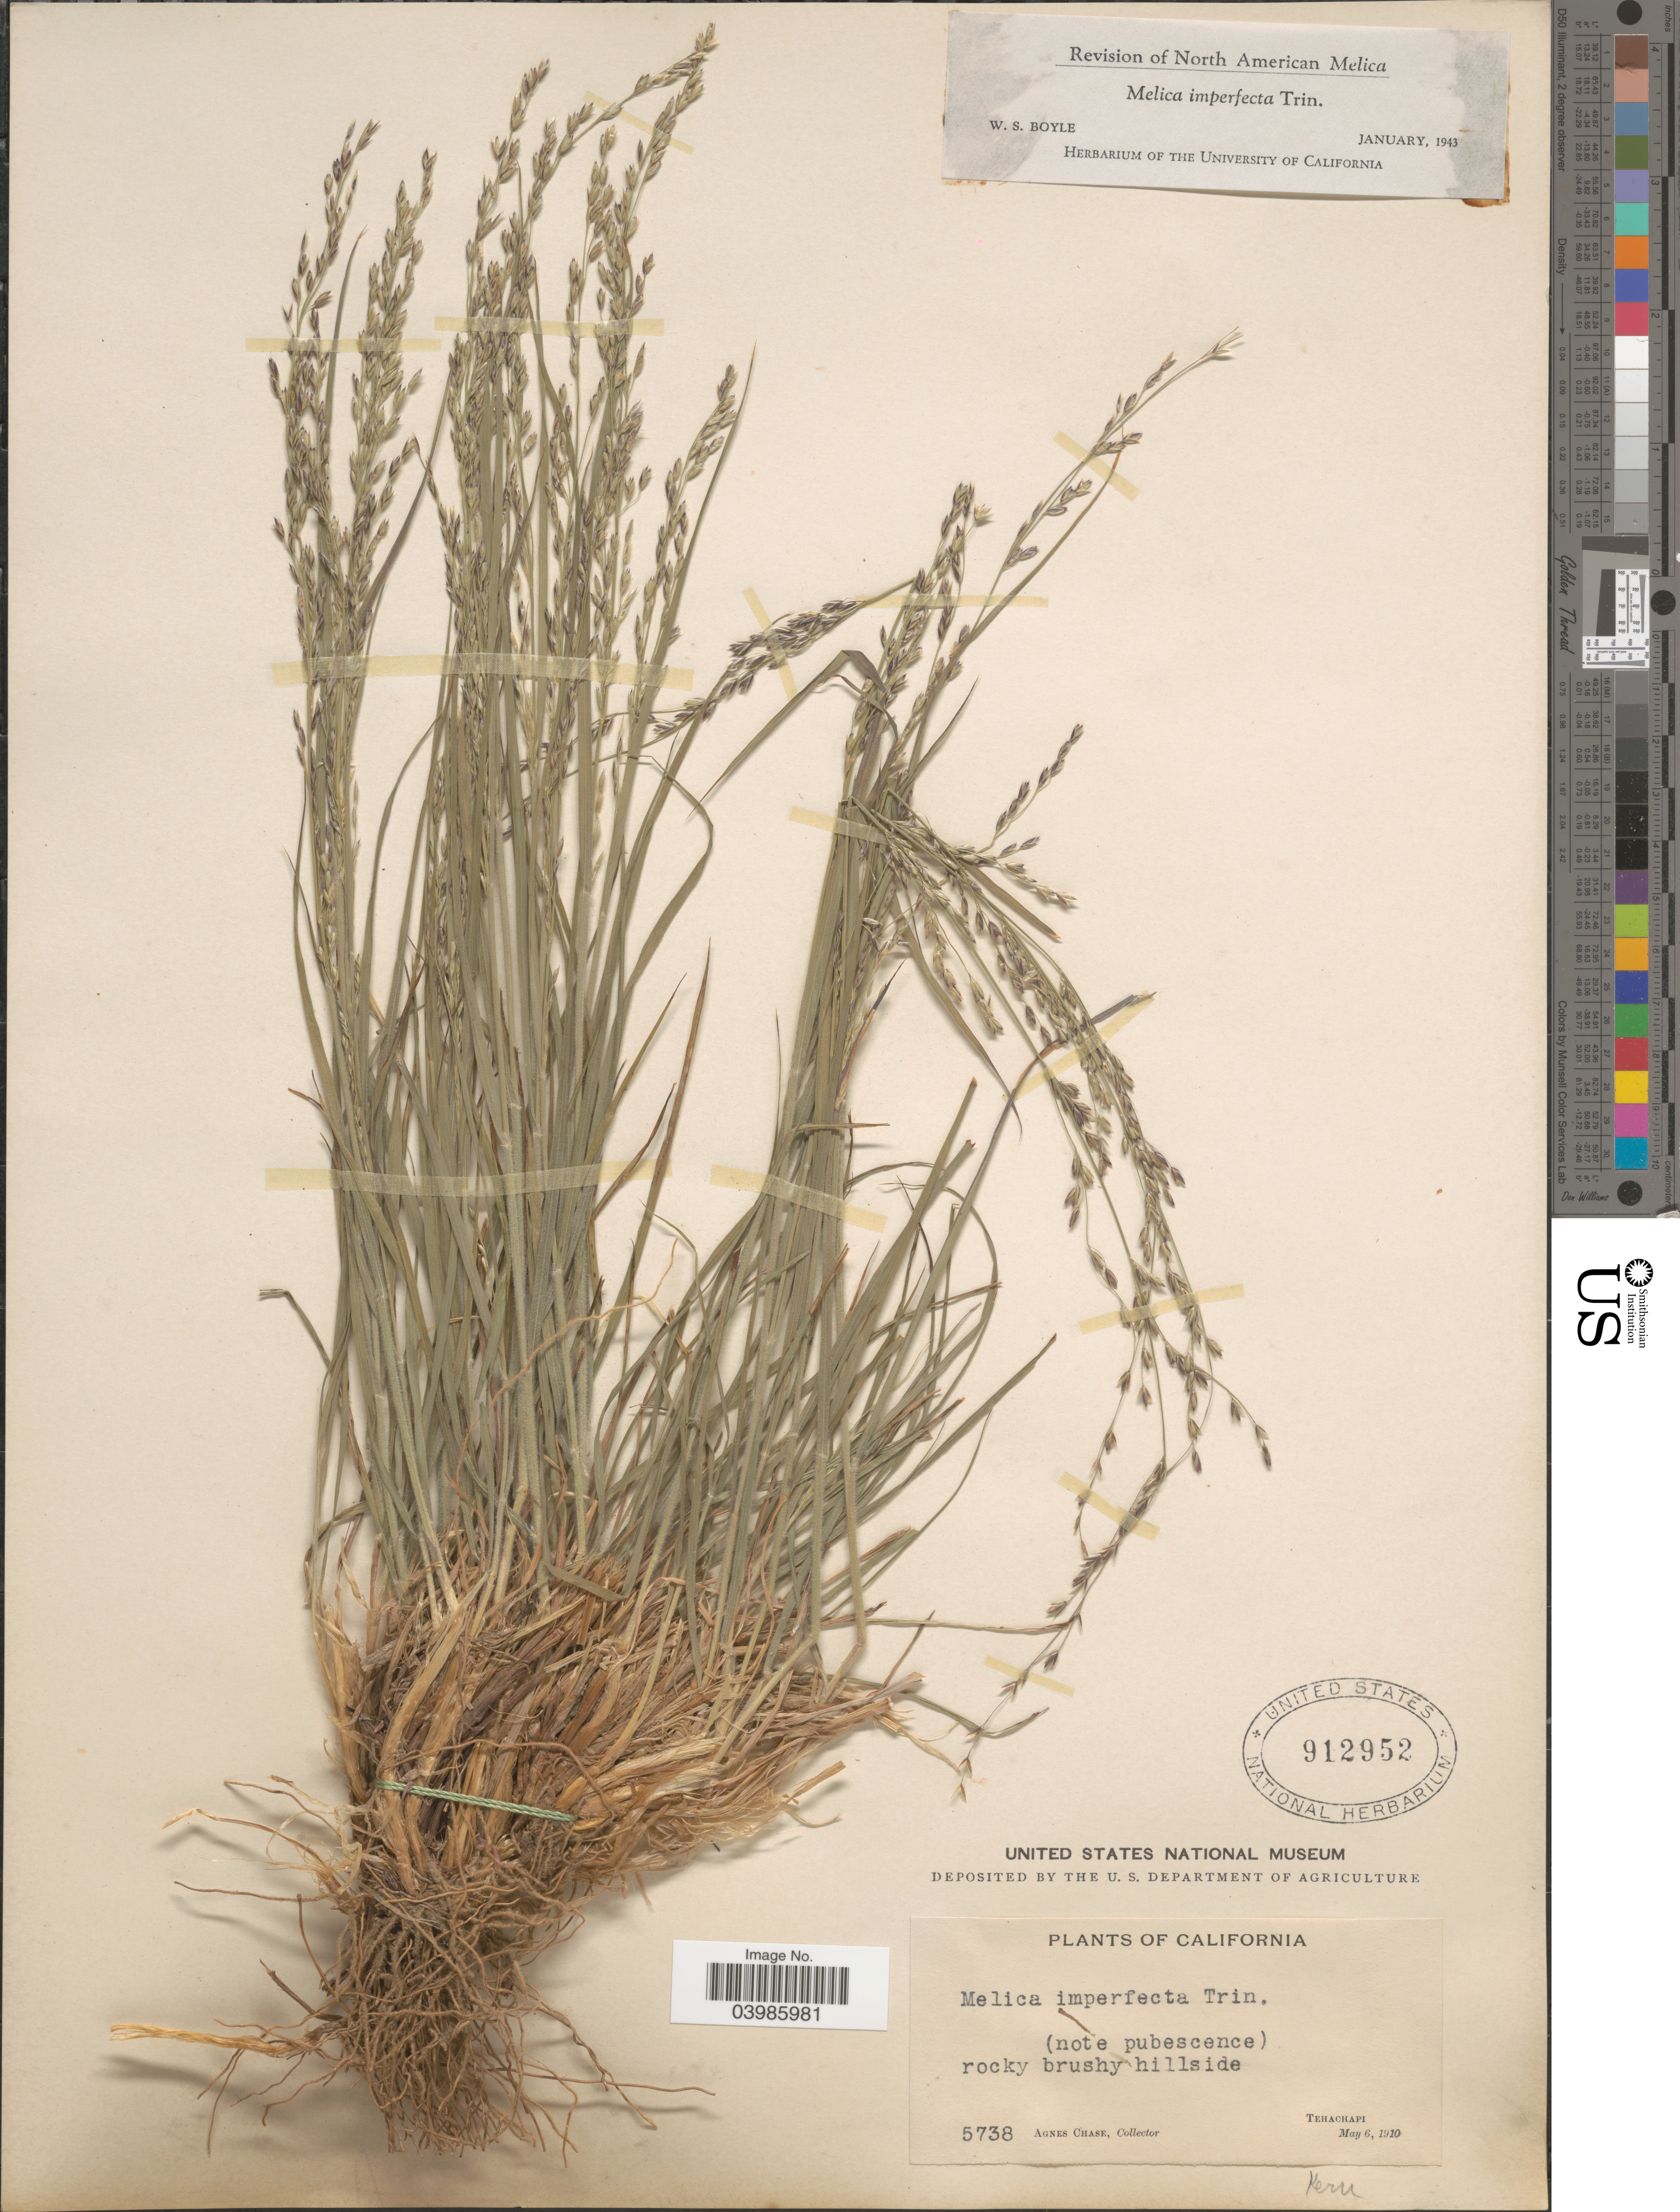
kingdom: Plantae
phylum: Tracheophyta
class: Liliopsida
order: Poales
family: Poaceae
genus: Melica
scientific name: Melica imperfecta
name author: Trin.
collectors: A. Chase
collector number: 5738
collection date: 1910-05-06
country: United States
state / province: California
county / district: Kern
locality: Tehachapi. Kern.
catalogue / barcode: US 912952